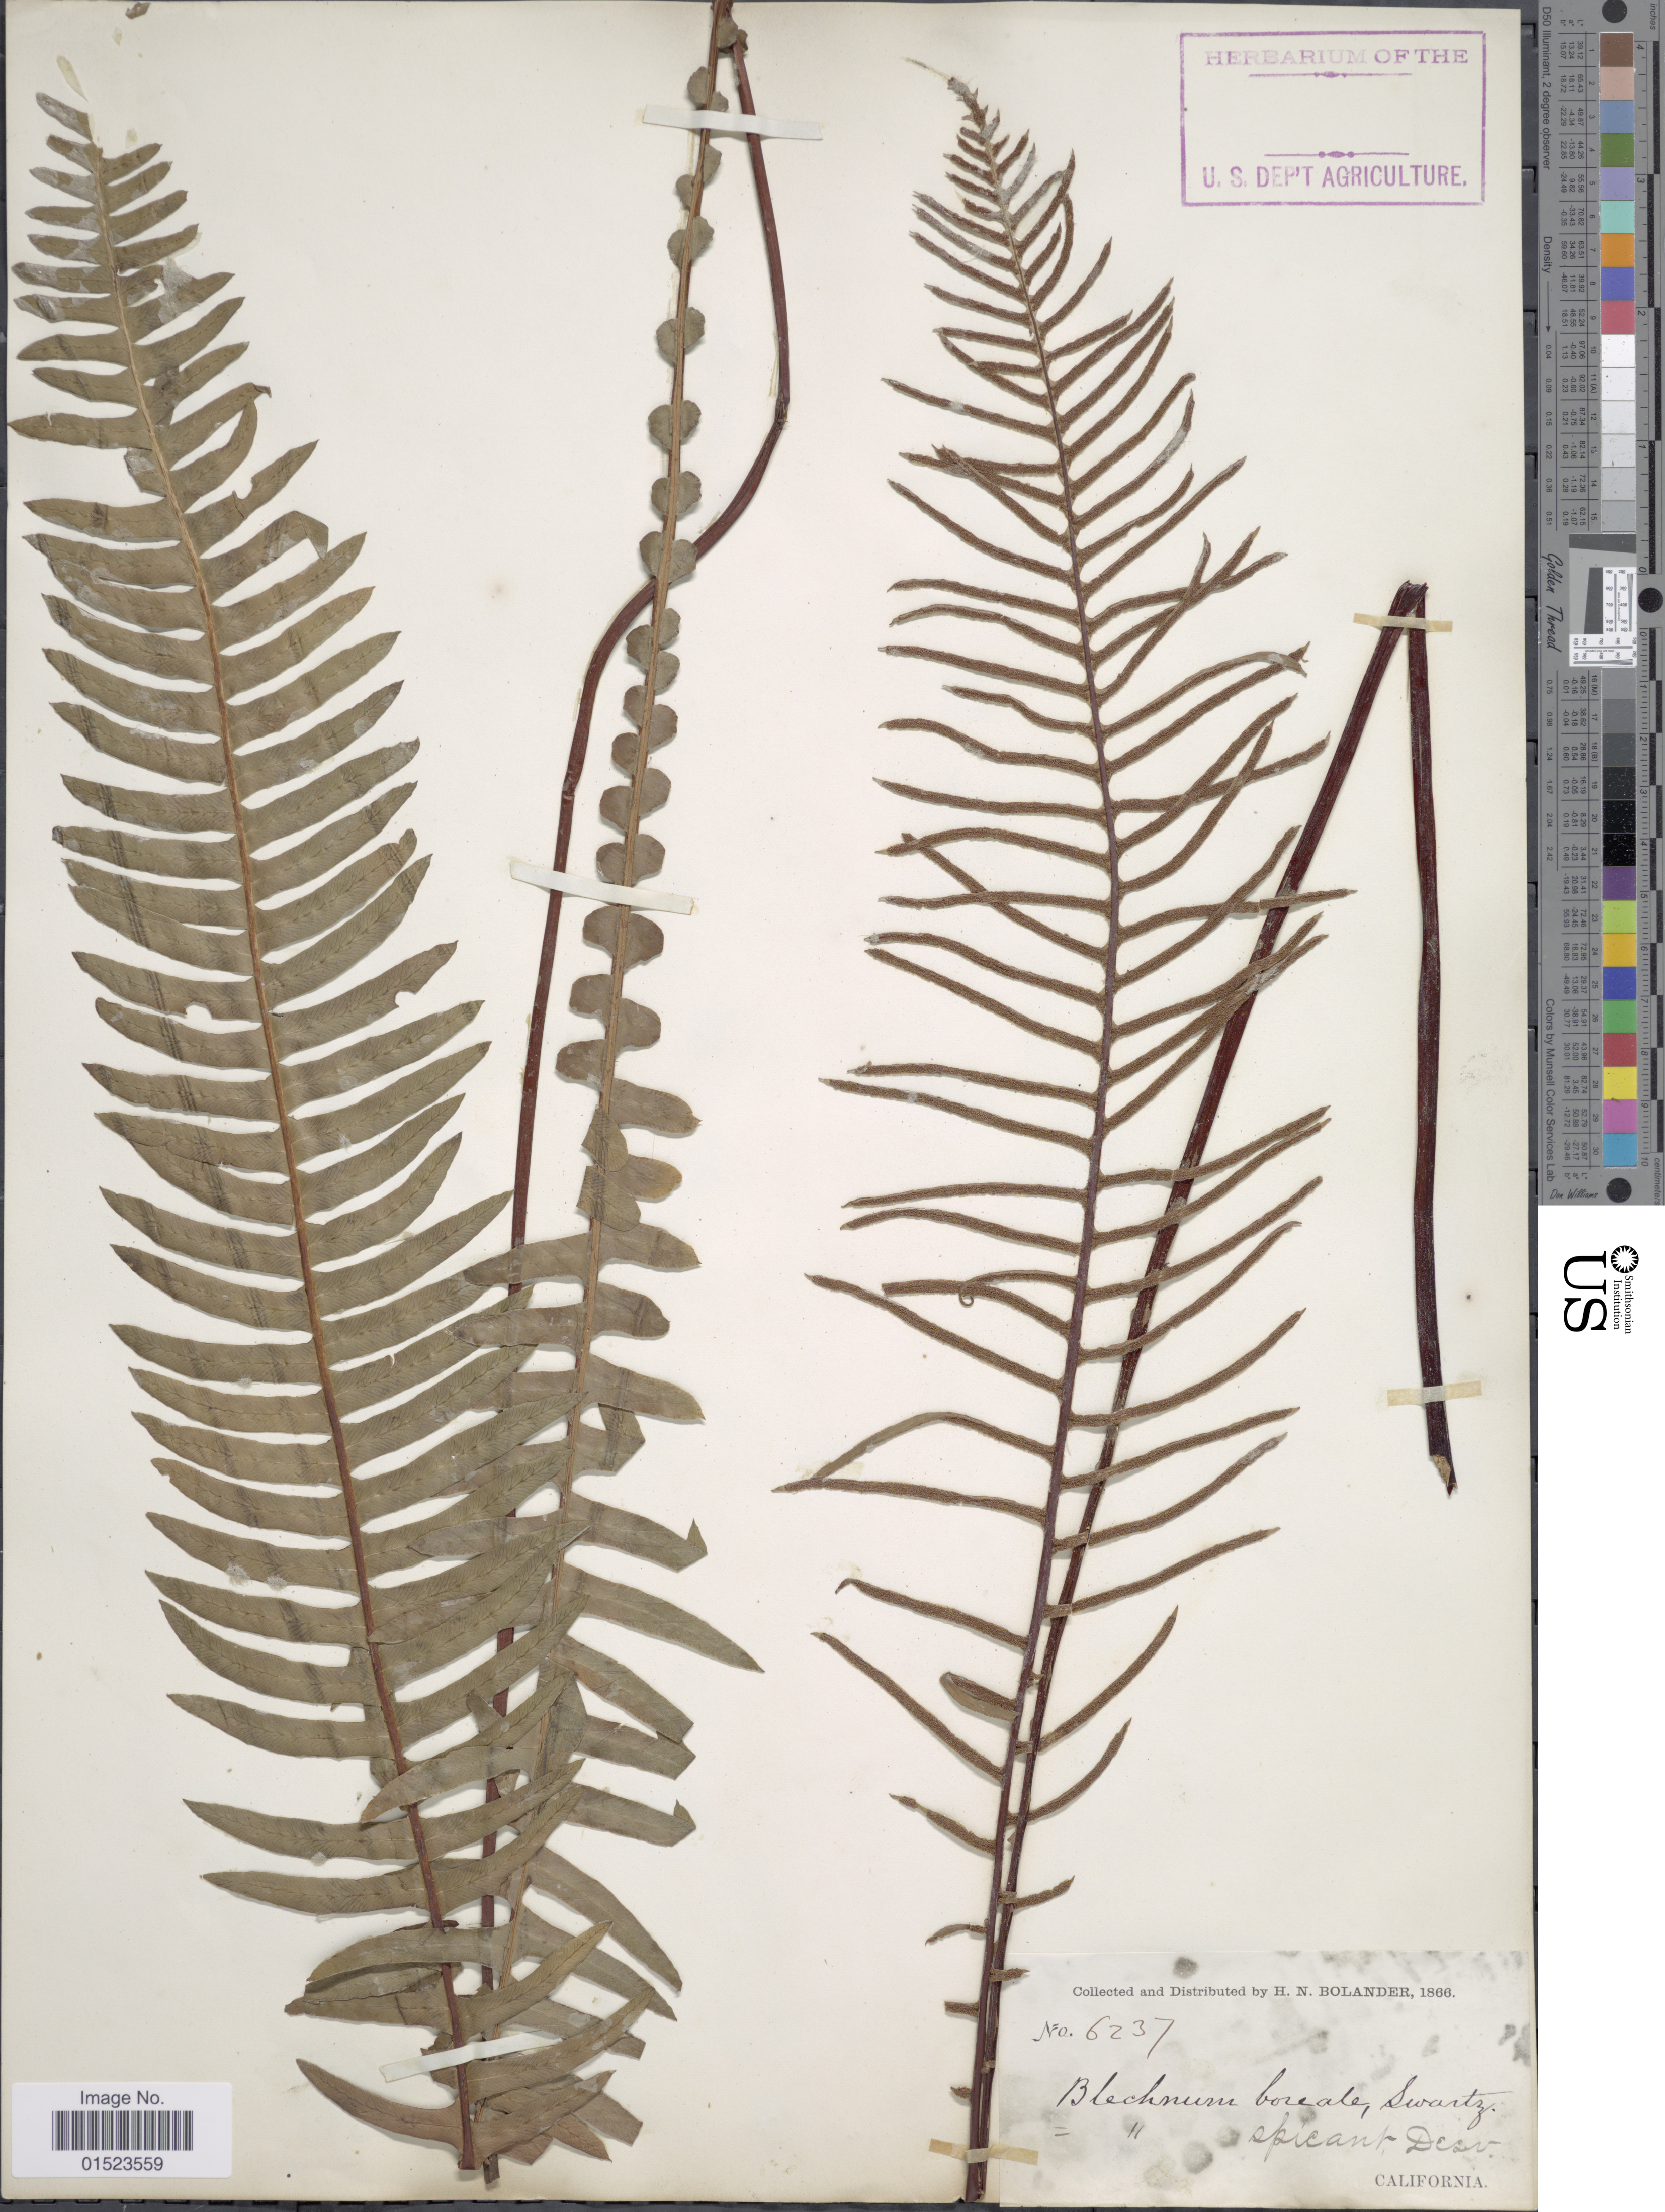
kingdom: Plantae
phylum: Tracheophyta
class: Polypodiopsida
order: Polypodiales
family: Blechnaceae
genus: Blechnum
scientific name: Blechnum spicant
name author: (L.) Sm.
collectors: H. Bolander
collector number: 6237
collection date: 1866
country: United States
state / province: California